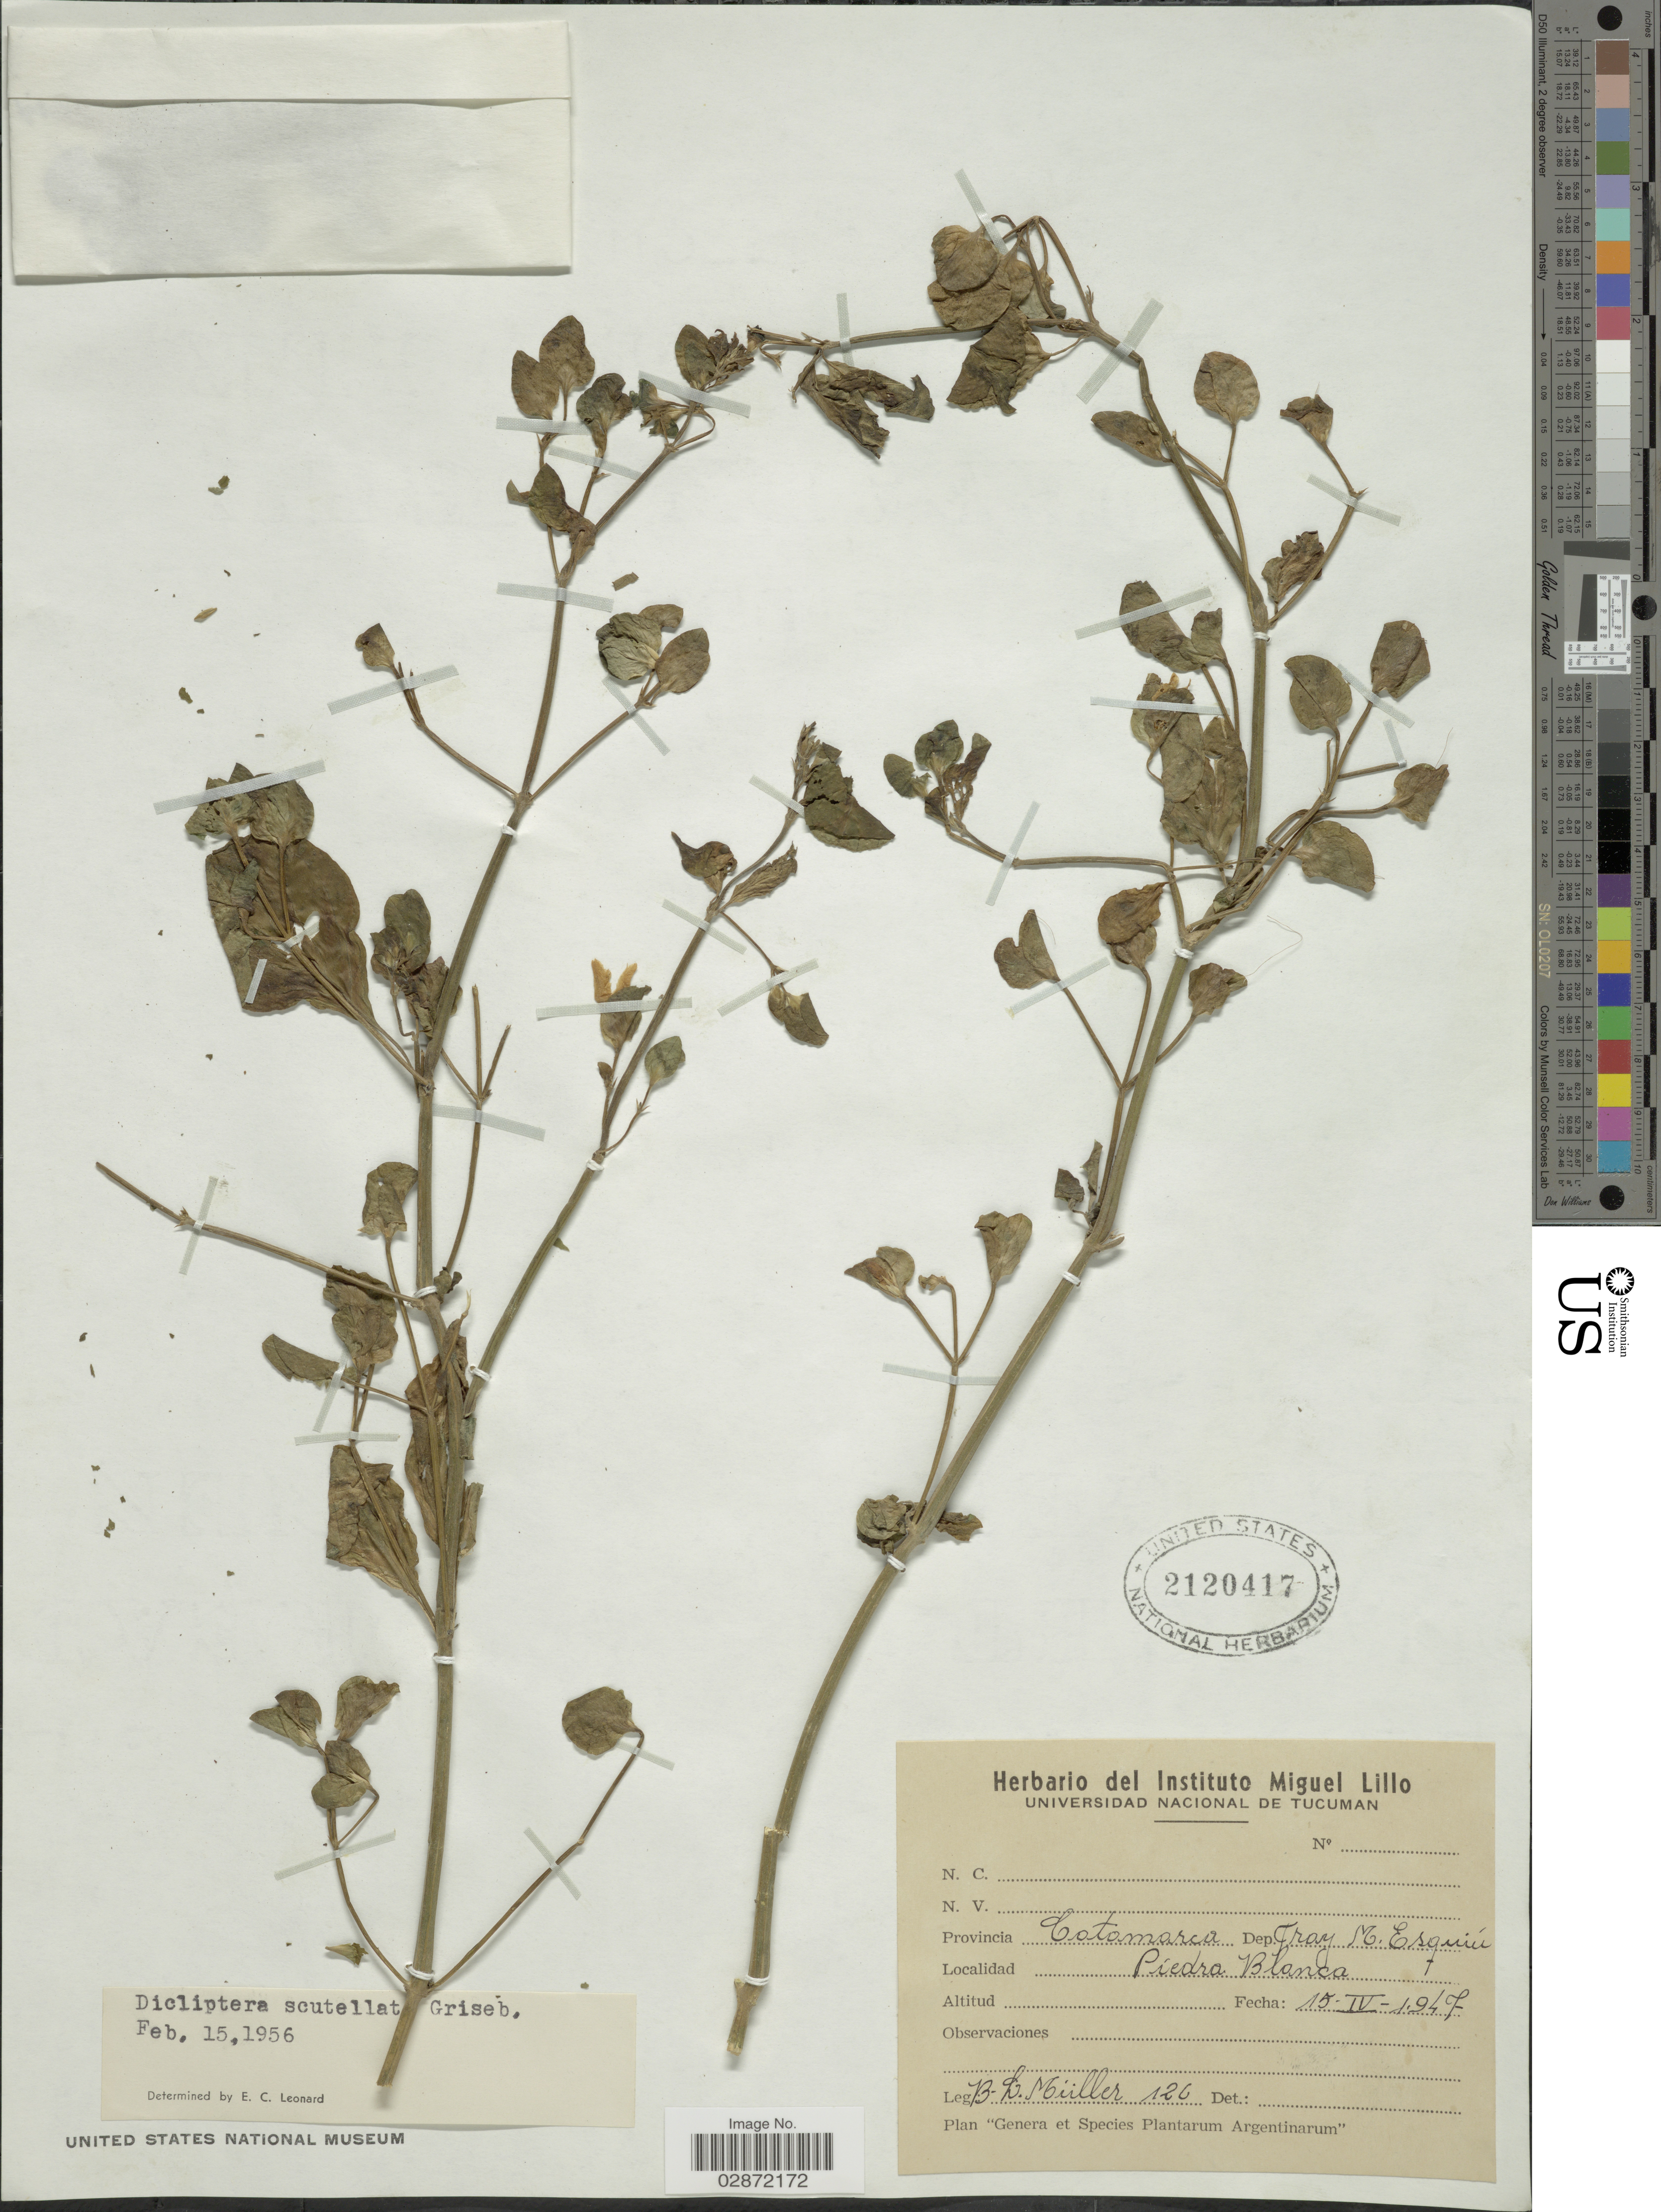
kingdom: Plantae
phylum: Tracheophyta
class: Magnoliopsida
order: Lamiales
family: Acanthaceae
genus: Dicliptera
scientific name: Dicliptera scutellata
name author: Griseb.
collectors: B. Muller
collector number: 126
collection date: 1947-04-15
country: Argentina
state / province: Catamarca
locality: Provincia Catamarca. Dep. Fray M. Esquiú. Piedra Blanca.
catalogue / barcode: US 2120417